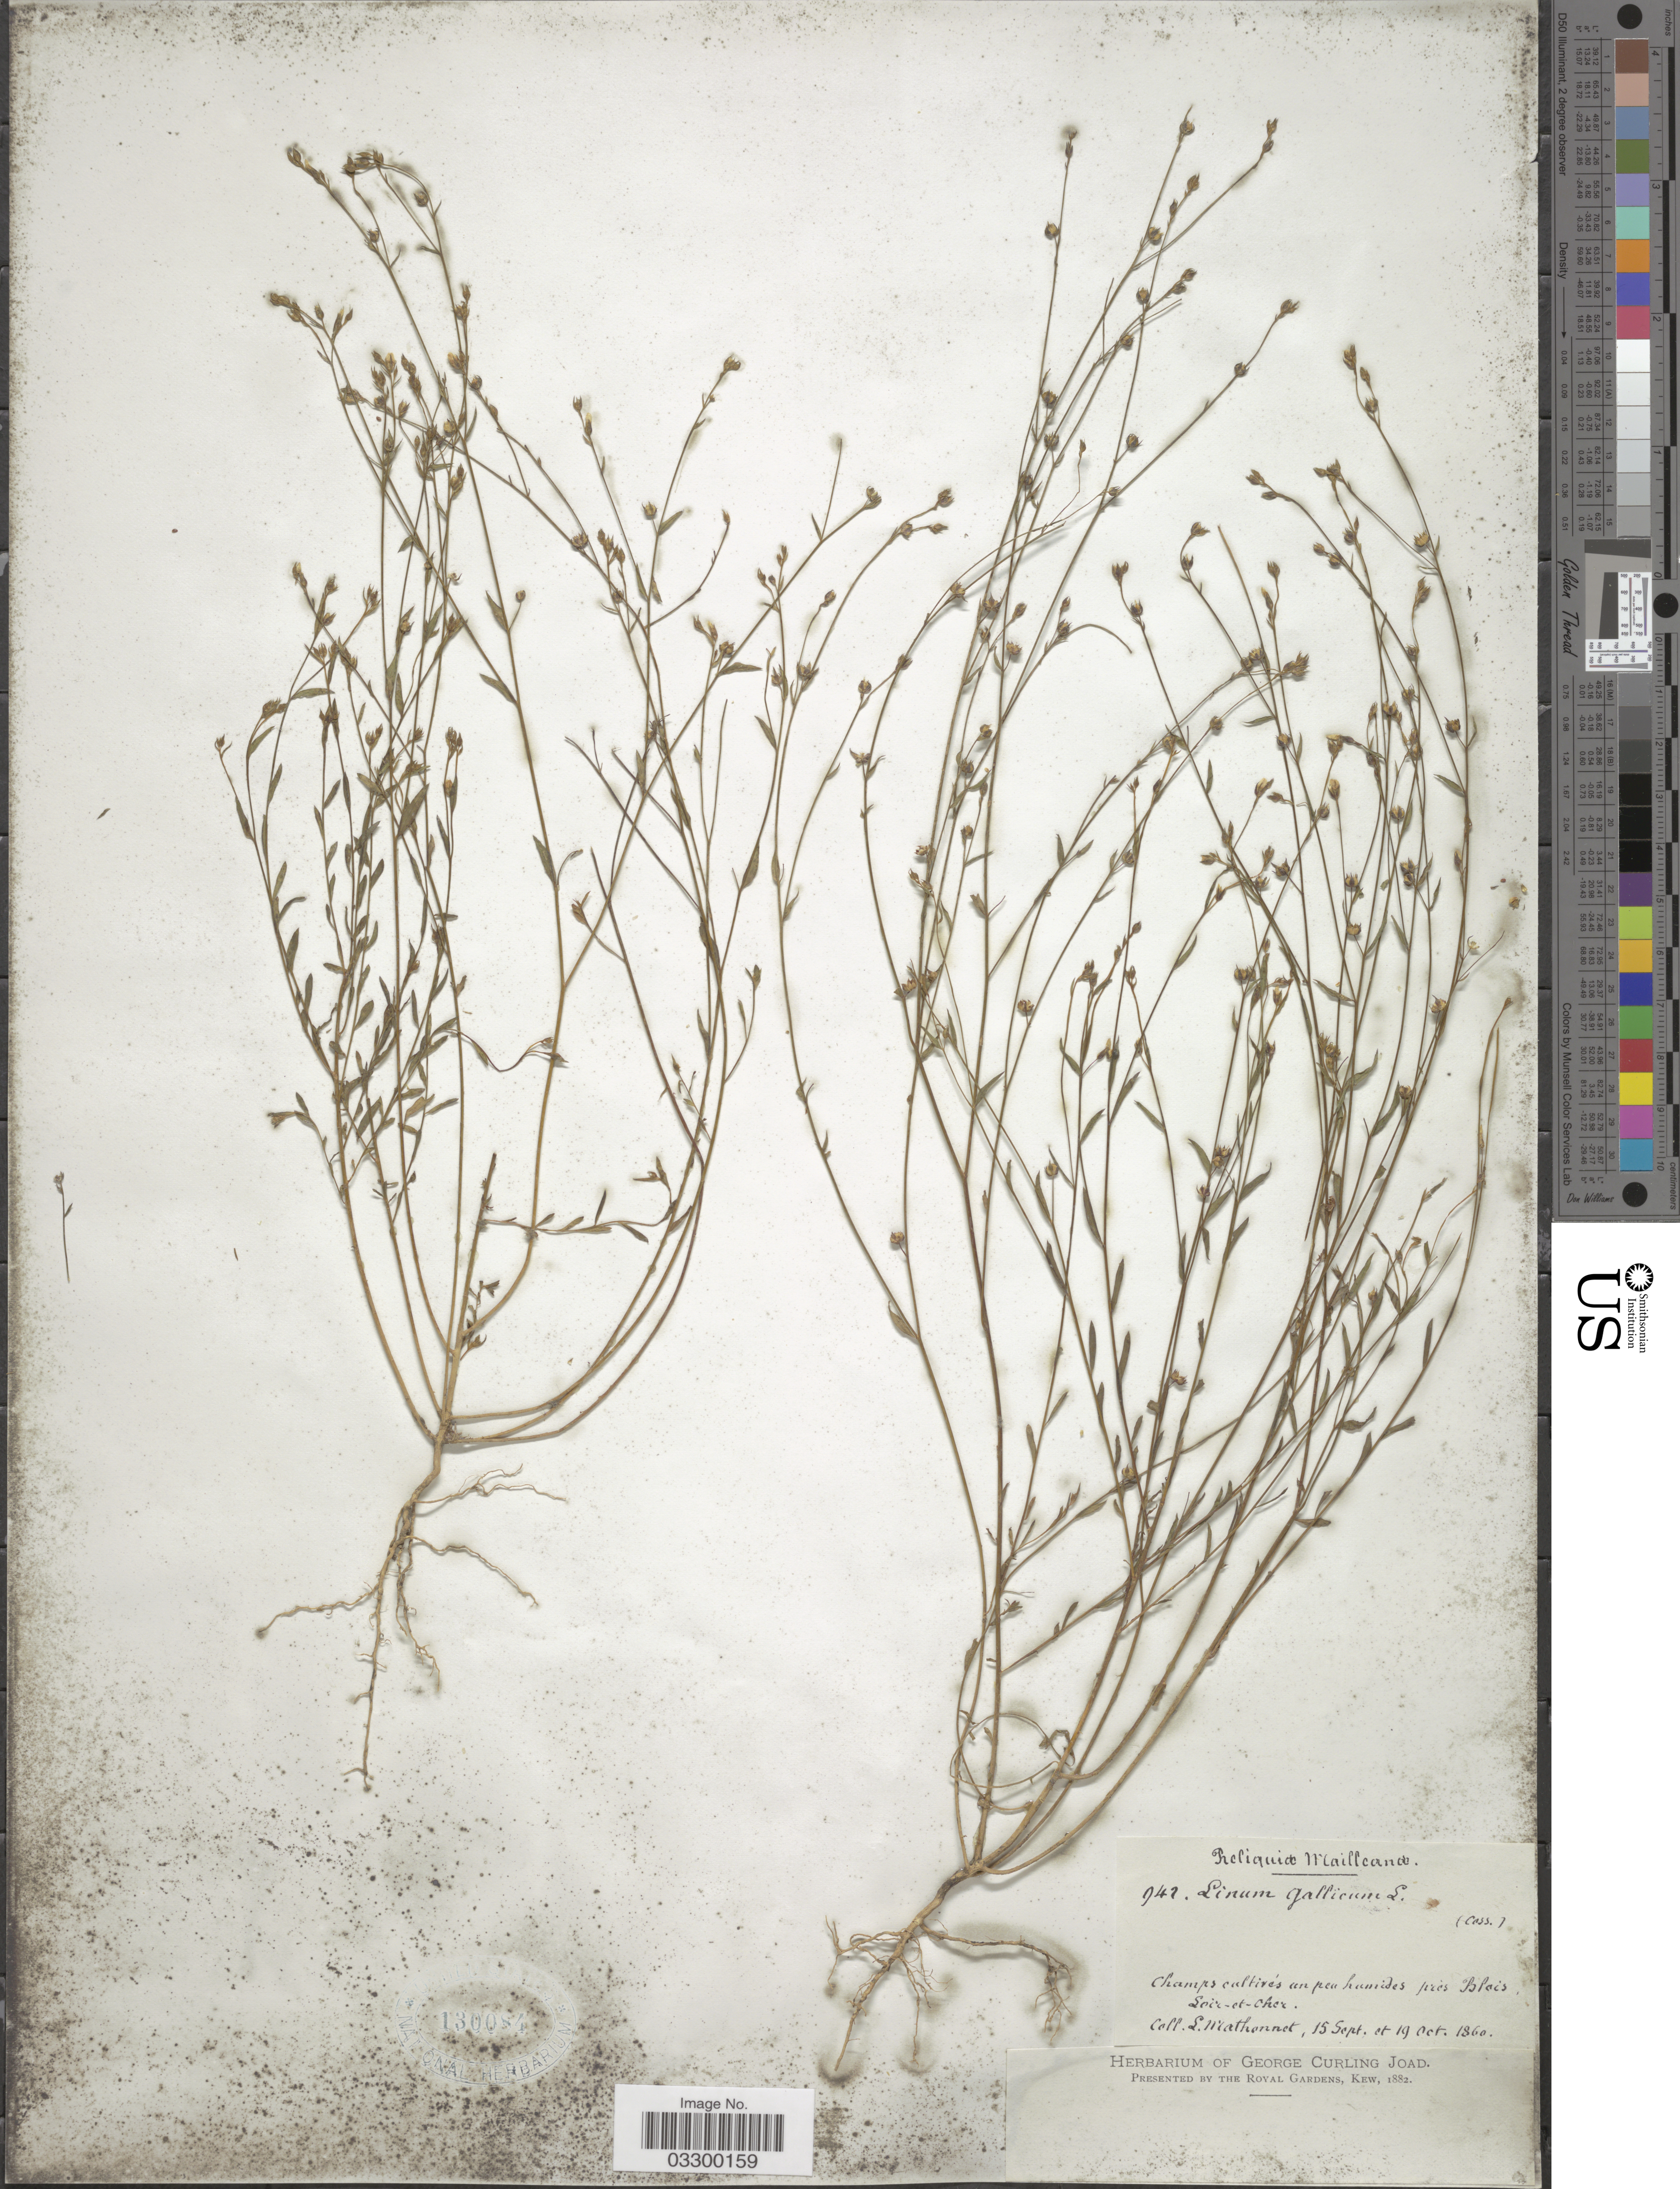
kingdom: Plantae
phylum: Tracheophyta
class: Magnoliopsida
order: Malpighiales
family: Linaceae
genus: Linum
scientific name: Linum gallicum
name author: L.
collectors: L. Mathonnet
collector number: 942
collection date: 1860-09-15/1860-10-19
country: France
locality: Champs cultivés un peu humides près Blois, Loir-et-Cher.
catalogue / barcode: US 130084